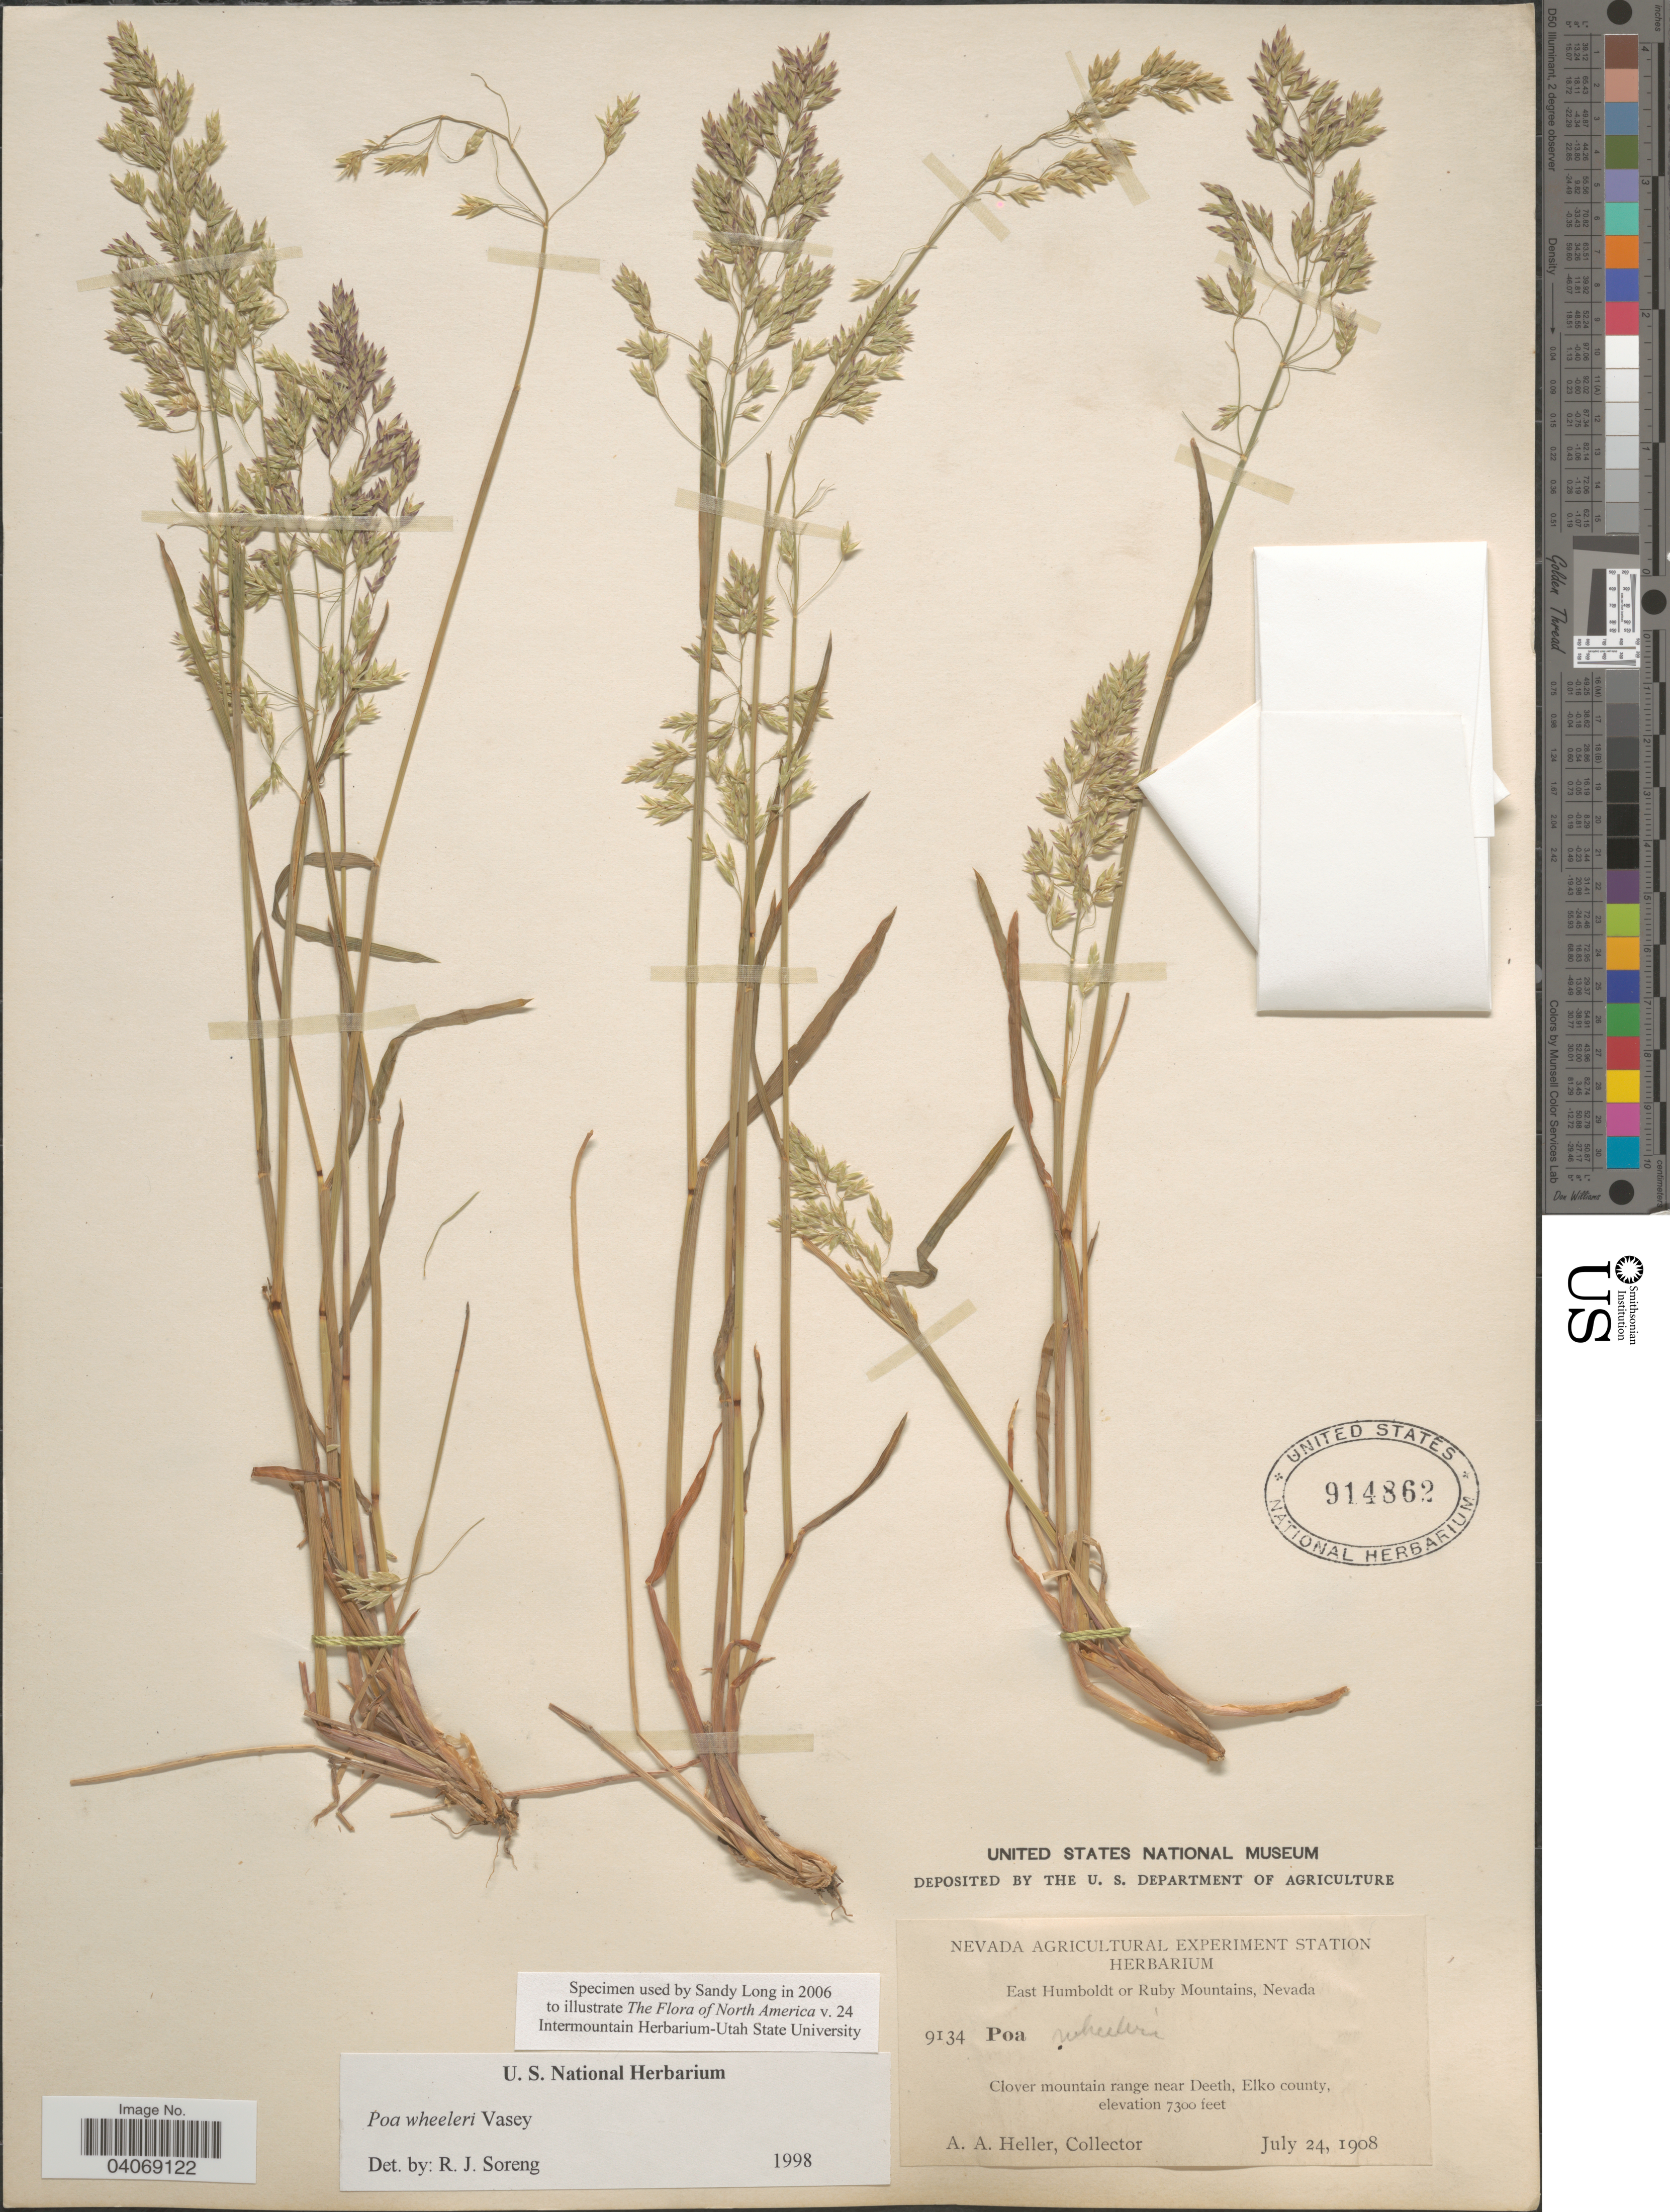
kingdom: Plantae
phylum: Tracheophyta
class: Liliopsida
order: Poales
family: Poaceae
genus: Poa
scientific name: Poa wheeleri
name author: Vasey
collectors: A. A. Heller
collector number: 9134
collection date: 1908-07-24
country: United States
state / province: Nevada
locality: East Humboldt or Ruby Mountains. Clover mountain range near Deeth, Elko county.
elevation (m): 2225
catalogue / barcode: US 914862